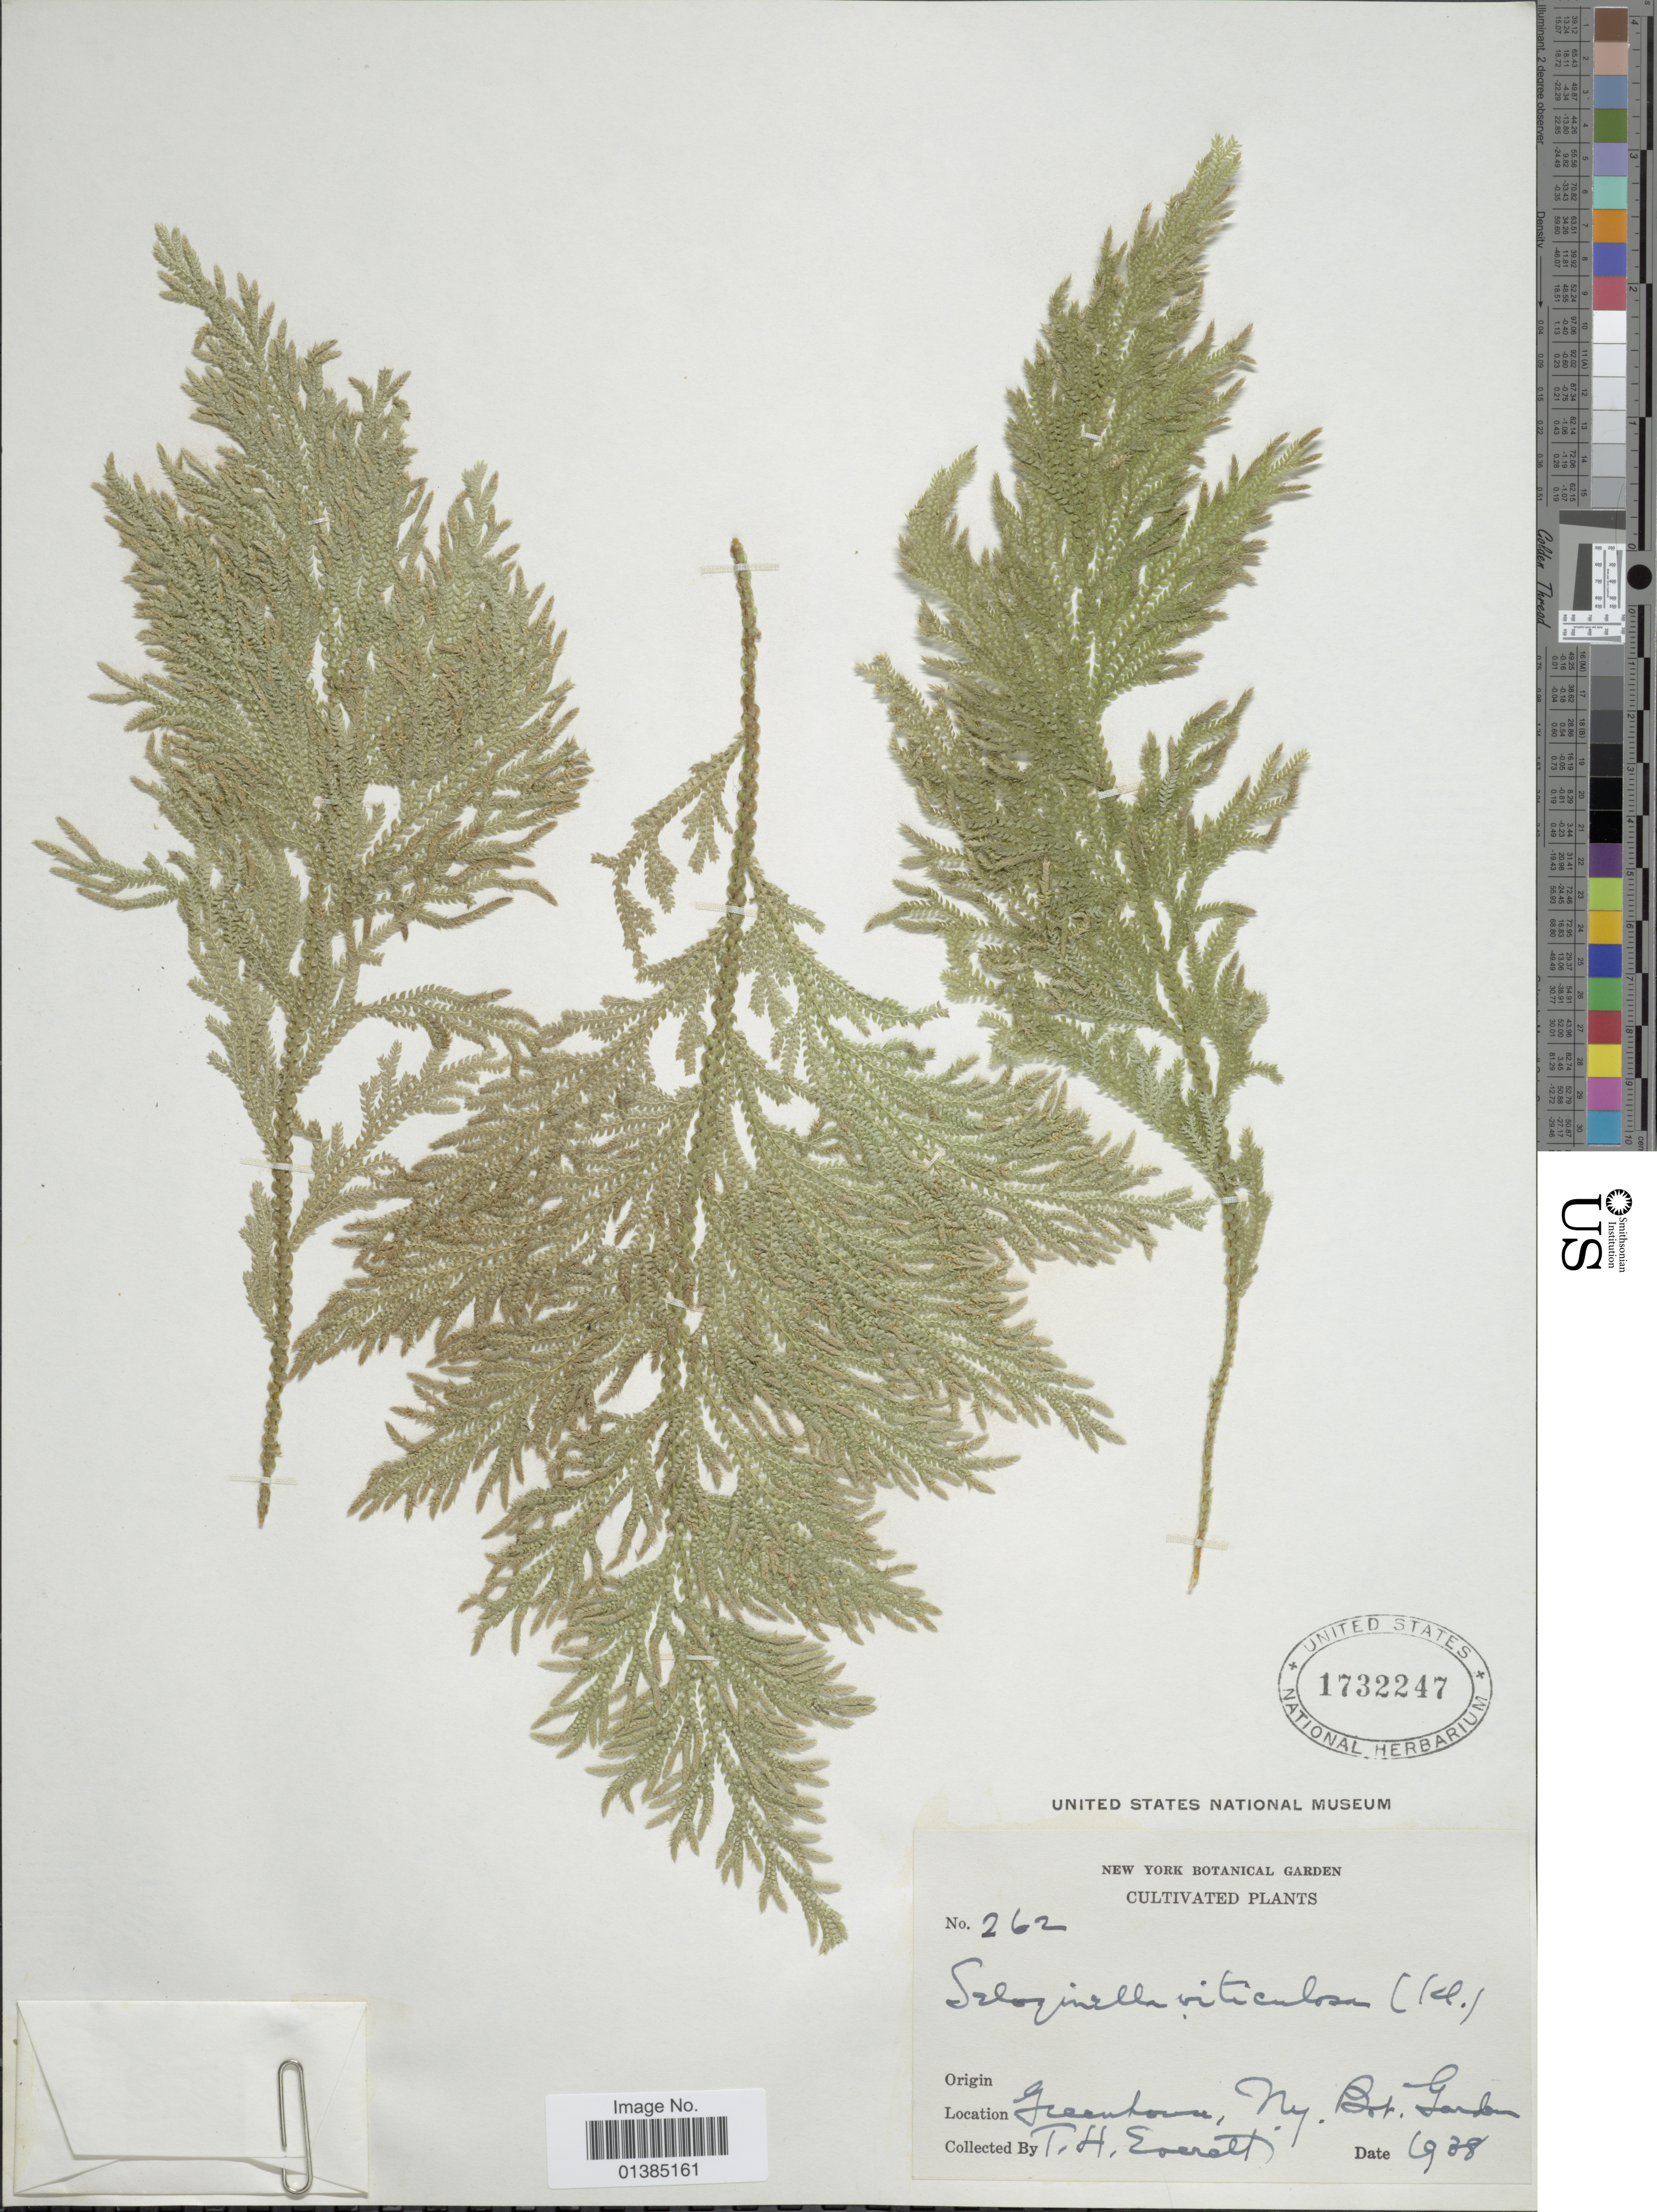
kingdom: Plantae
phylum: Tracheophyta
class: Lycopodiopsida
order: Selaginellales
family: Selaginellaceae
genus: Selaginella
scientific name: Selaginella viticulosa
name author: Klotzsch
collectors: T. Everett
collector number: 262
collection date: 1938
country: United States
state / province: New York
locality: Greenhouse, Ny. Bot. Garden.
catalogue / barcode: US 1732247